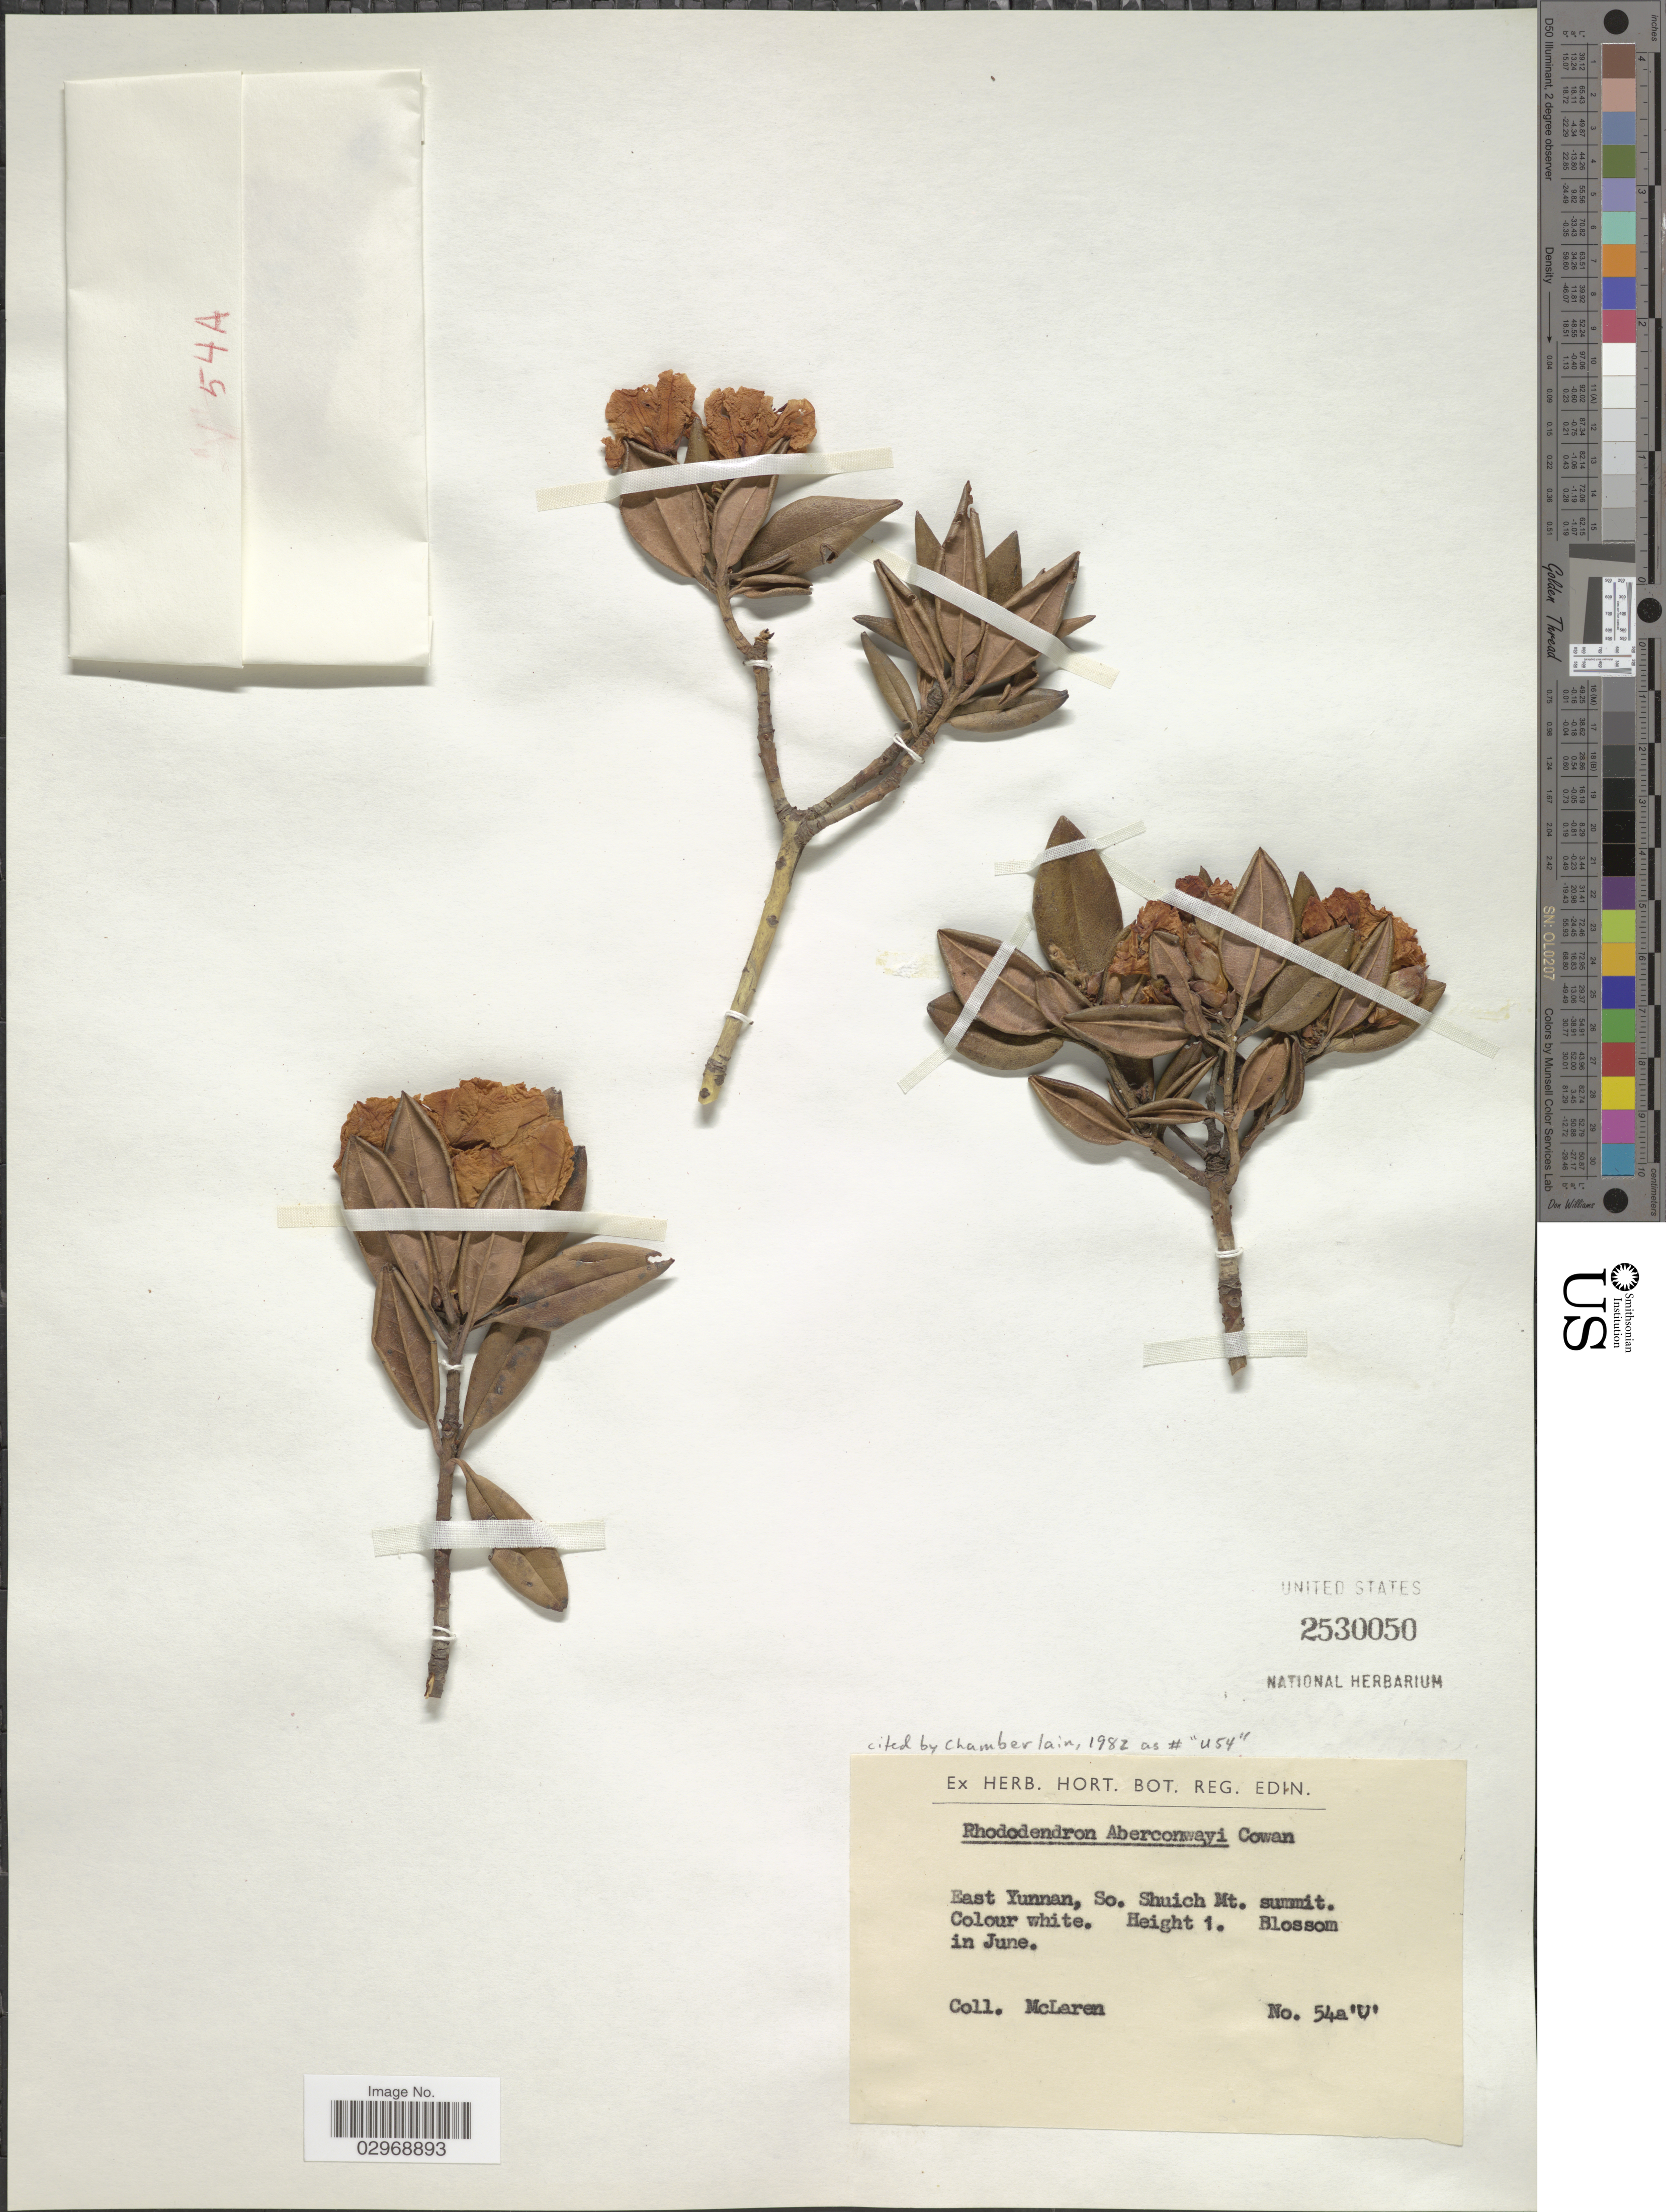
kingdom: Plantae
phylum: Tracheophyta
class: Magnoliopsida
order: Ericales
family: Ericaceae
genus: Rhododendron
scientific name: Rhododendron aberconwayi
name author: Cowan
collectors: McLaren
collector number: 54a'U'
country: China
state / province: Yunnan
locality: East Yunnan, So. Shuich Mt. summit.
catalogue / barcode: US 2530050